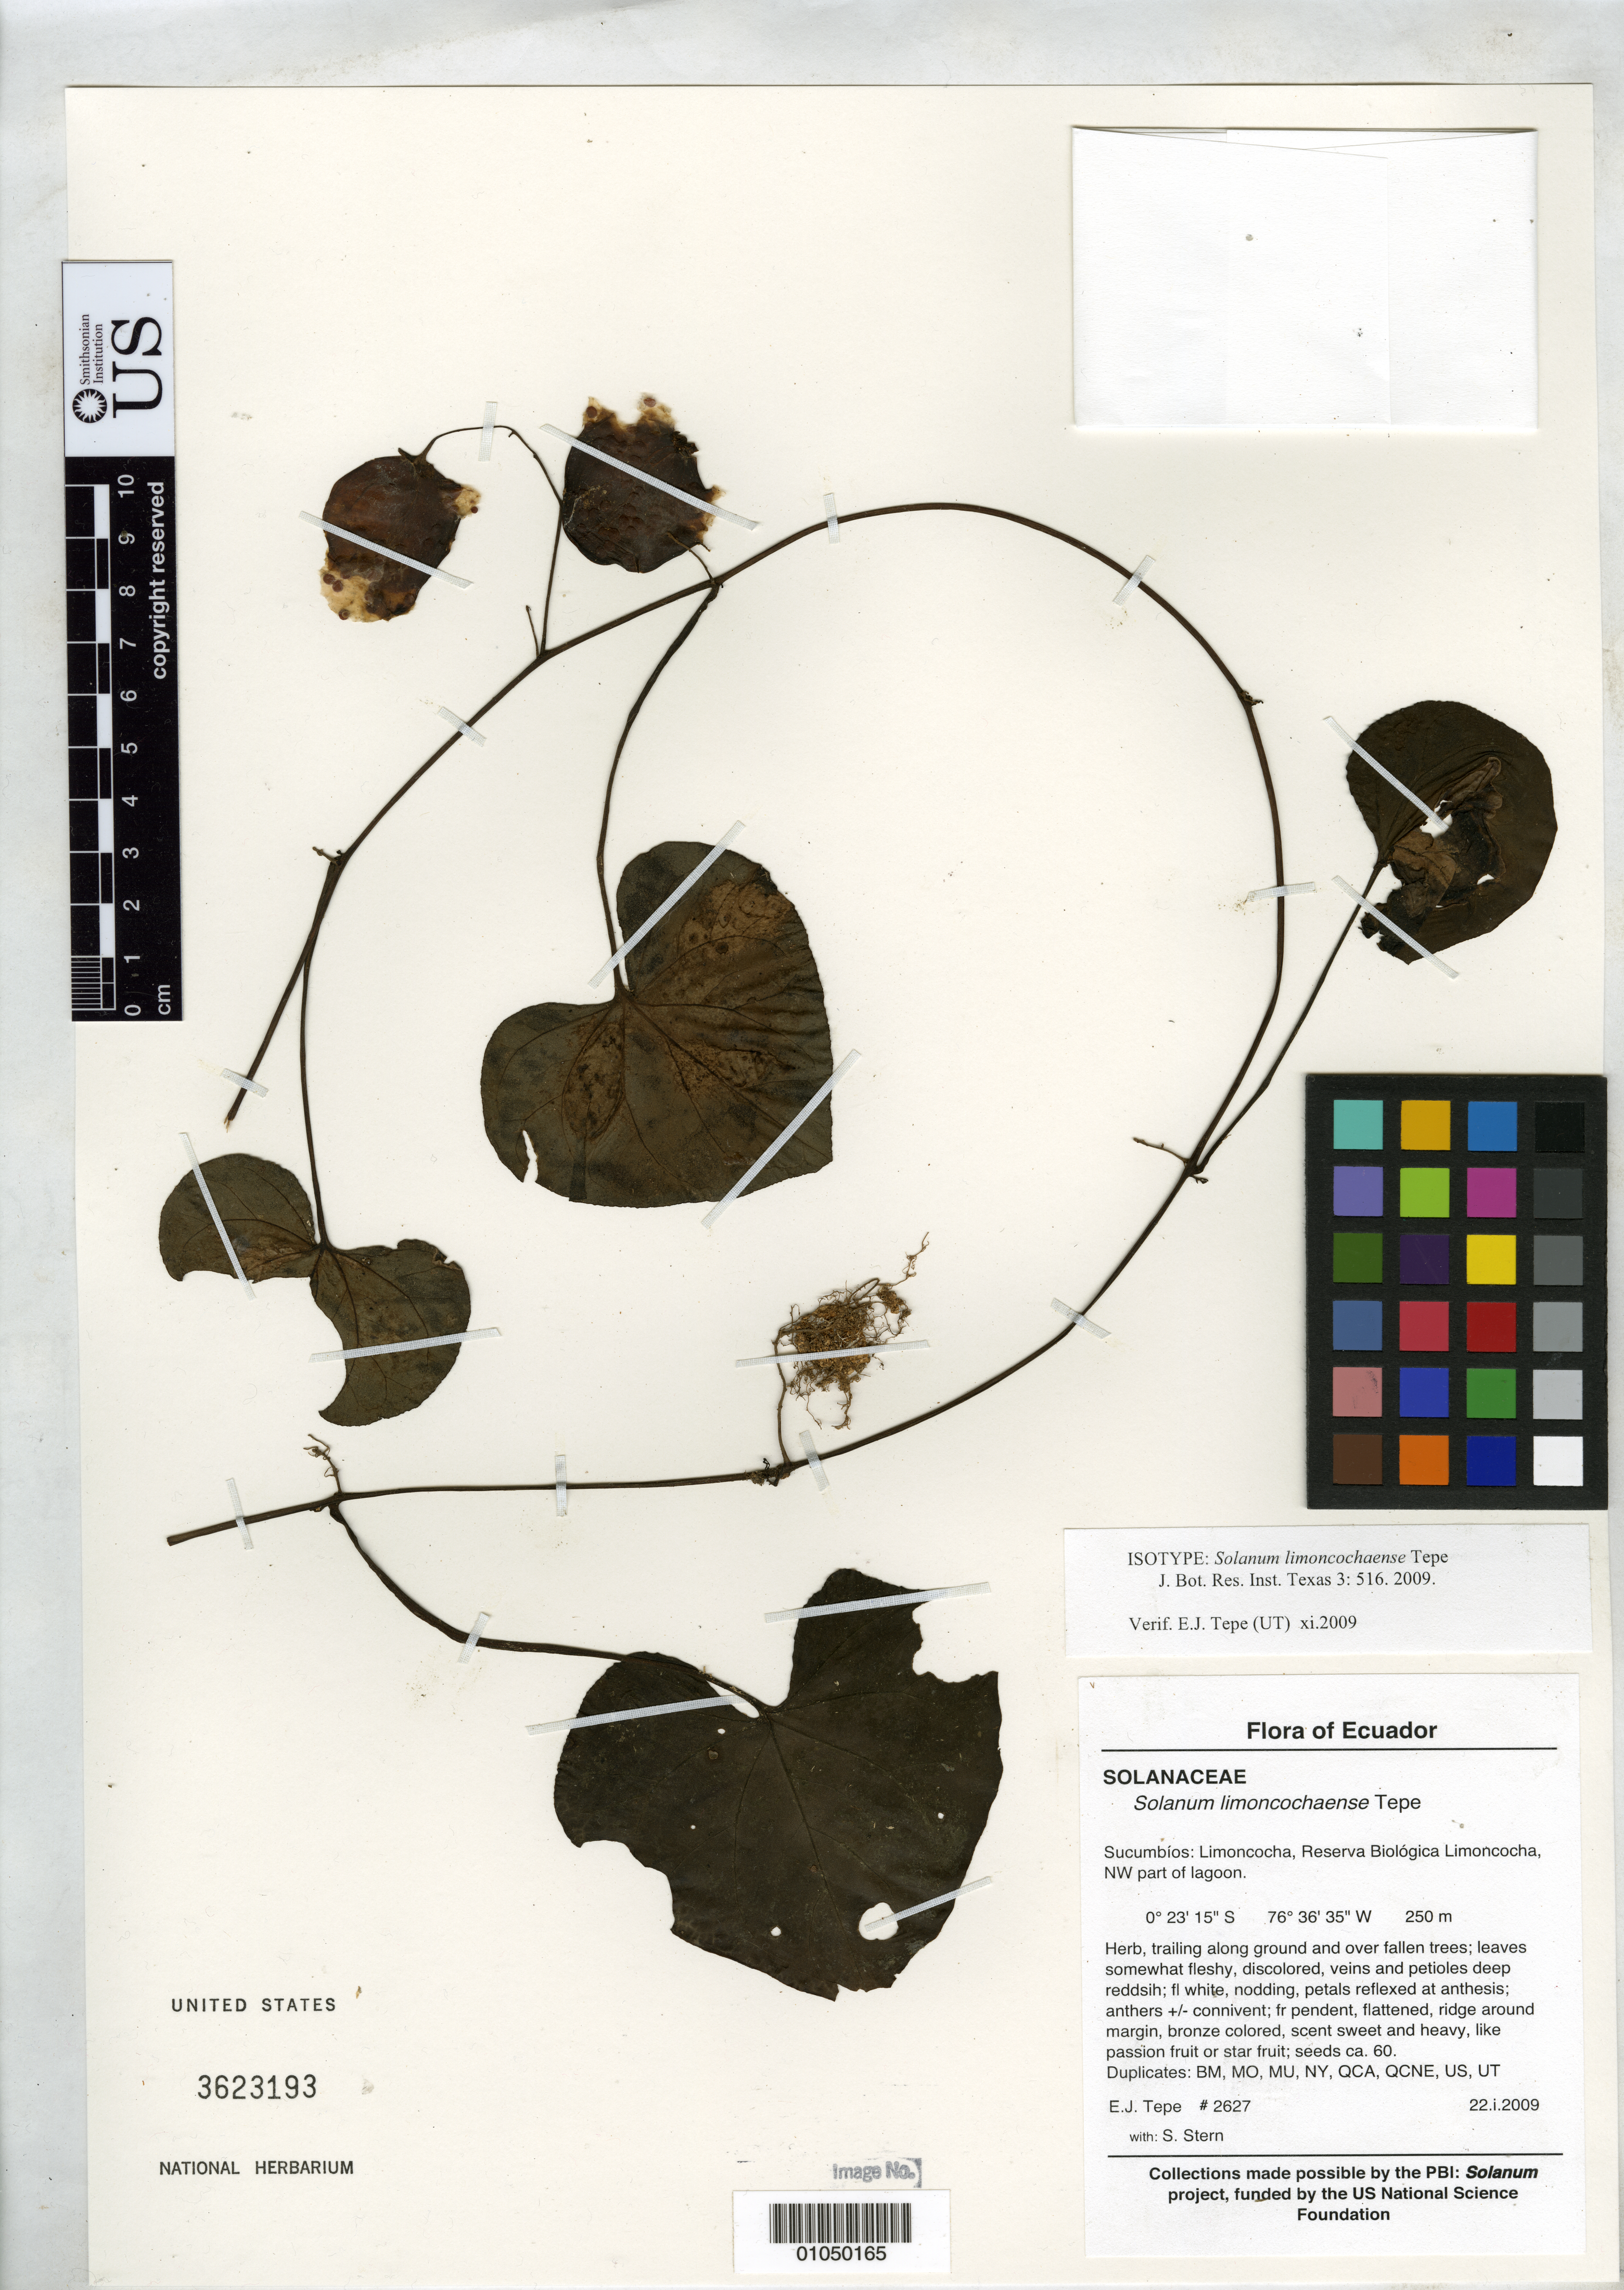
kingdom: Plantae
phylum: Tracheophyta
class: Magnoliopsida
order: Solanales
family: Solanaceae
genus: Solanum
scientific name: Solanum limoncochaense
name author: Tepe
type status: Isotype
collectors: E. Tepe & S. R. Stern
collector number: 2627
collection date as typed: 22 Jan 2009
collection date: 2009-01-22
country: Ecuador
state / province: Sucumbíos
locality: Sucumbíos: Limoncocha, Reserva Biológica Limoncocha, NW part of lagoon.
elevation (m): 250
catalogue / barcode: US 3623193